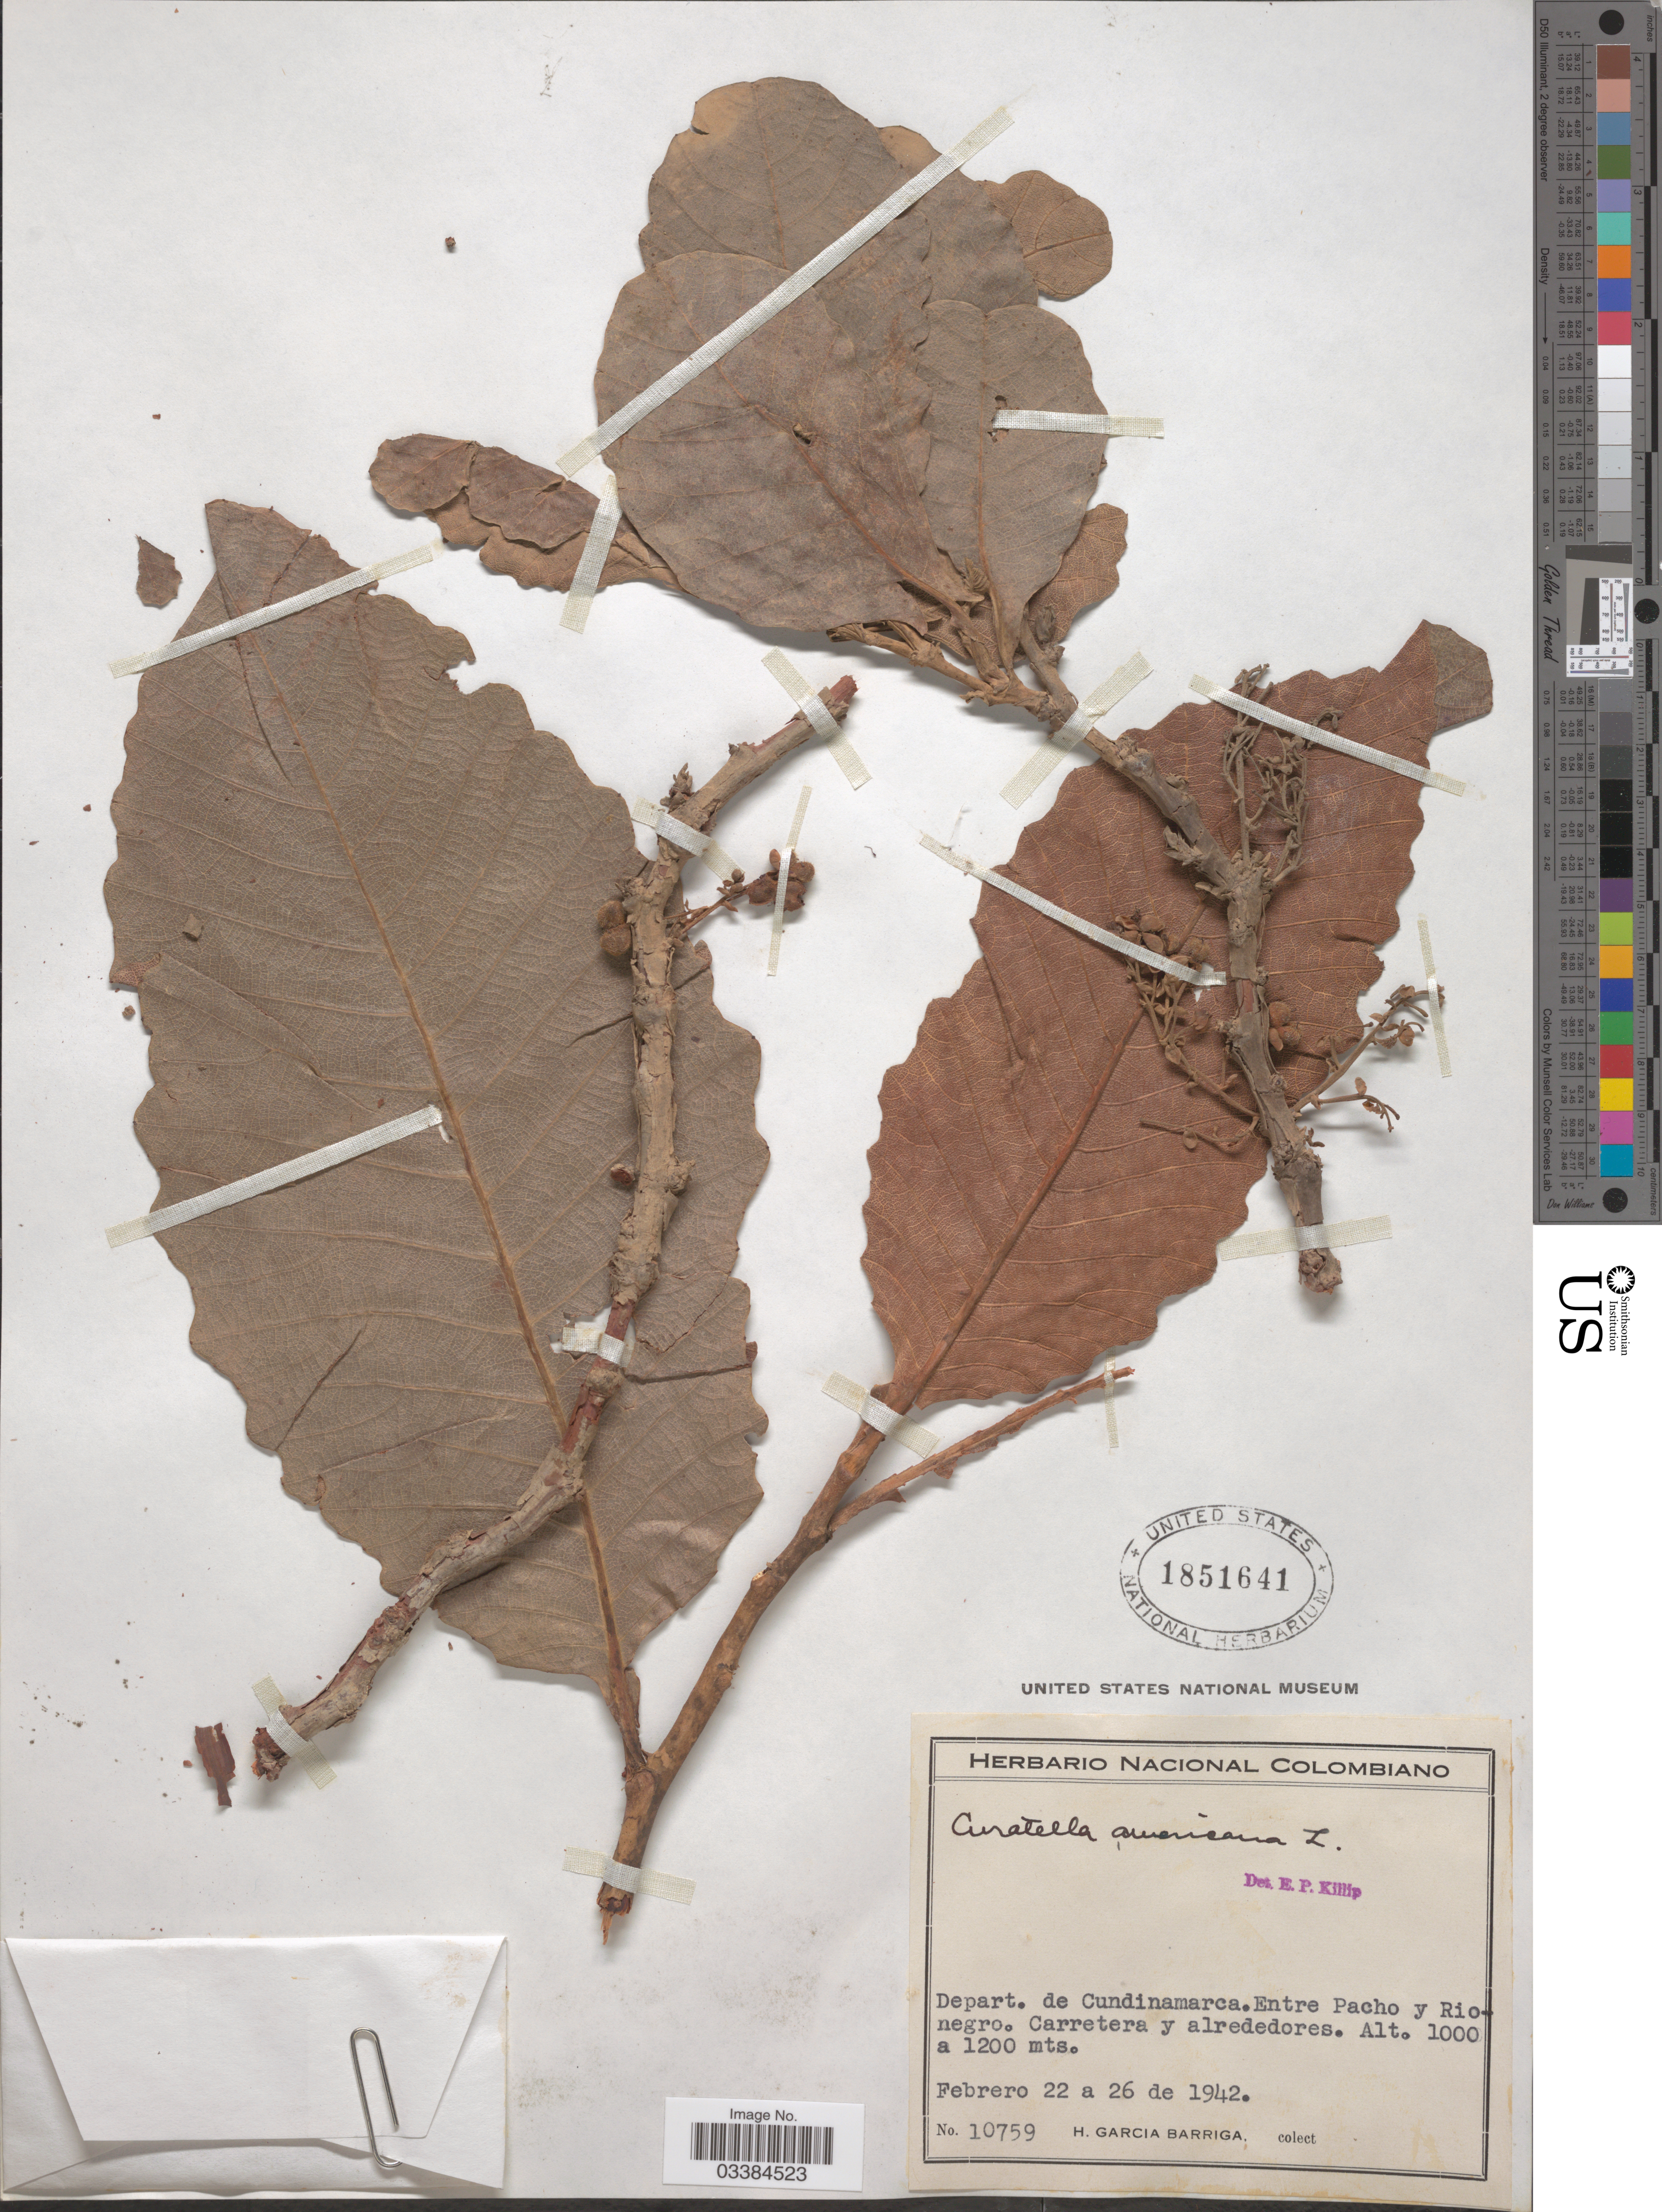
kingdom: Plantae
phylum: Tracheophyta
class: Magnoliopsida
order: Dilleniales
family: Dilleniaceae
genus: Curatella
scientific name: Curatella americana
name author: L.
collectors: H. García Barriga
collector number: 10759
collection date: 1942-02-22/1942-02-26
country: Colombia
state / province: Cundinamarca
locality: Depart. de Cundinamarca. Entre Pacho y Rio-negro. Carretera y alrededores.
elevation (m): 1000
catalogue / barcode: US 1851641